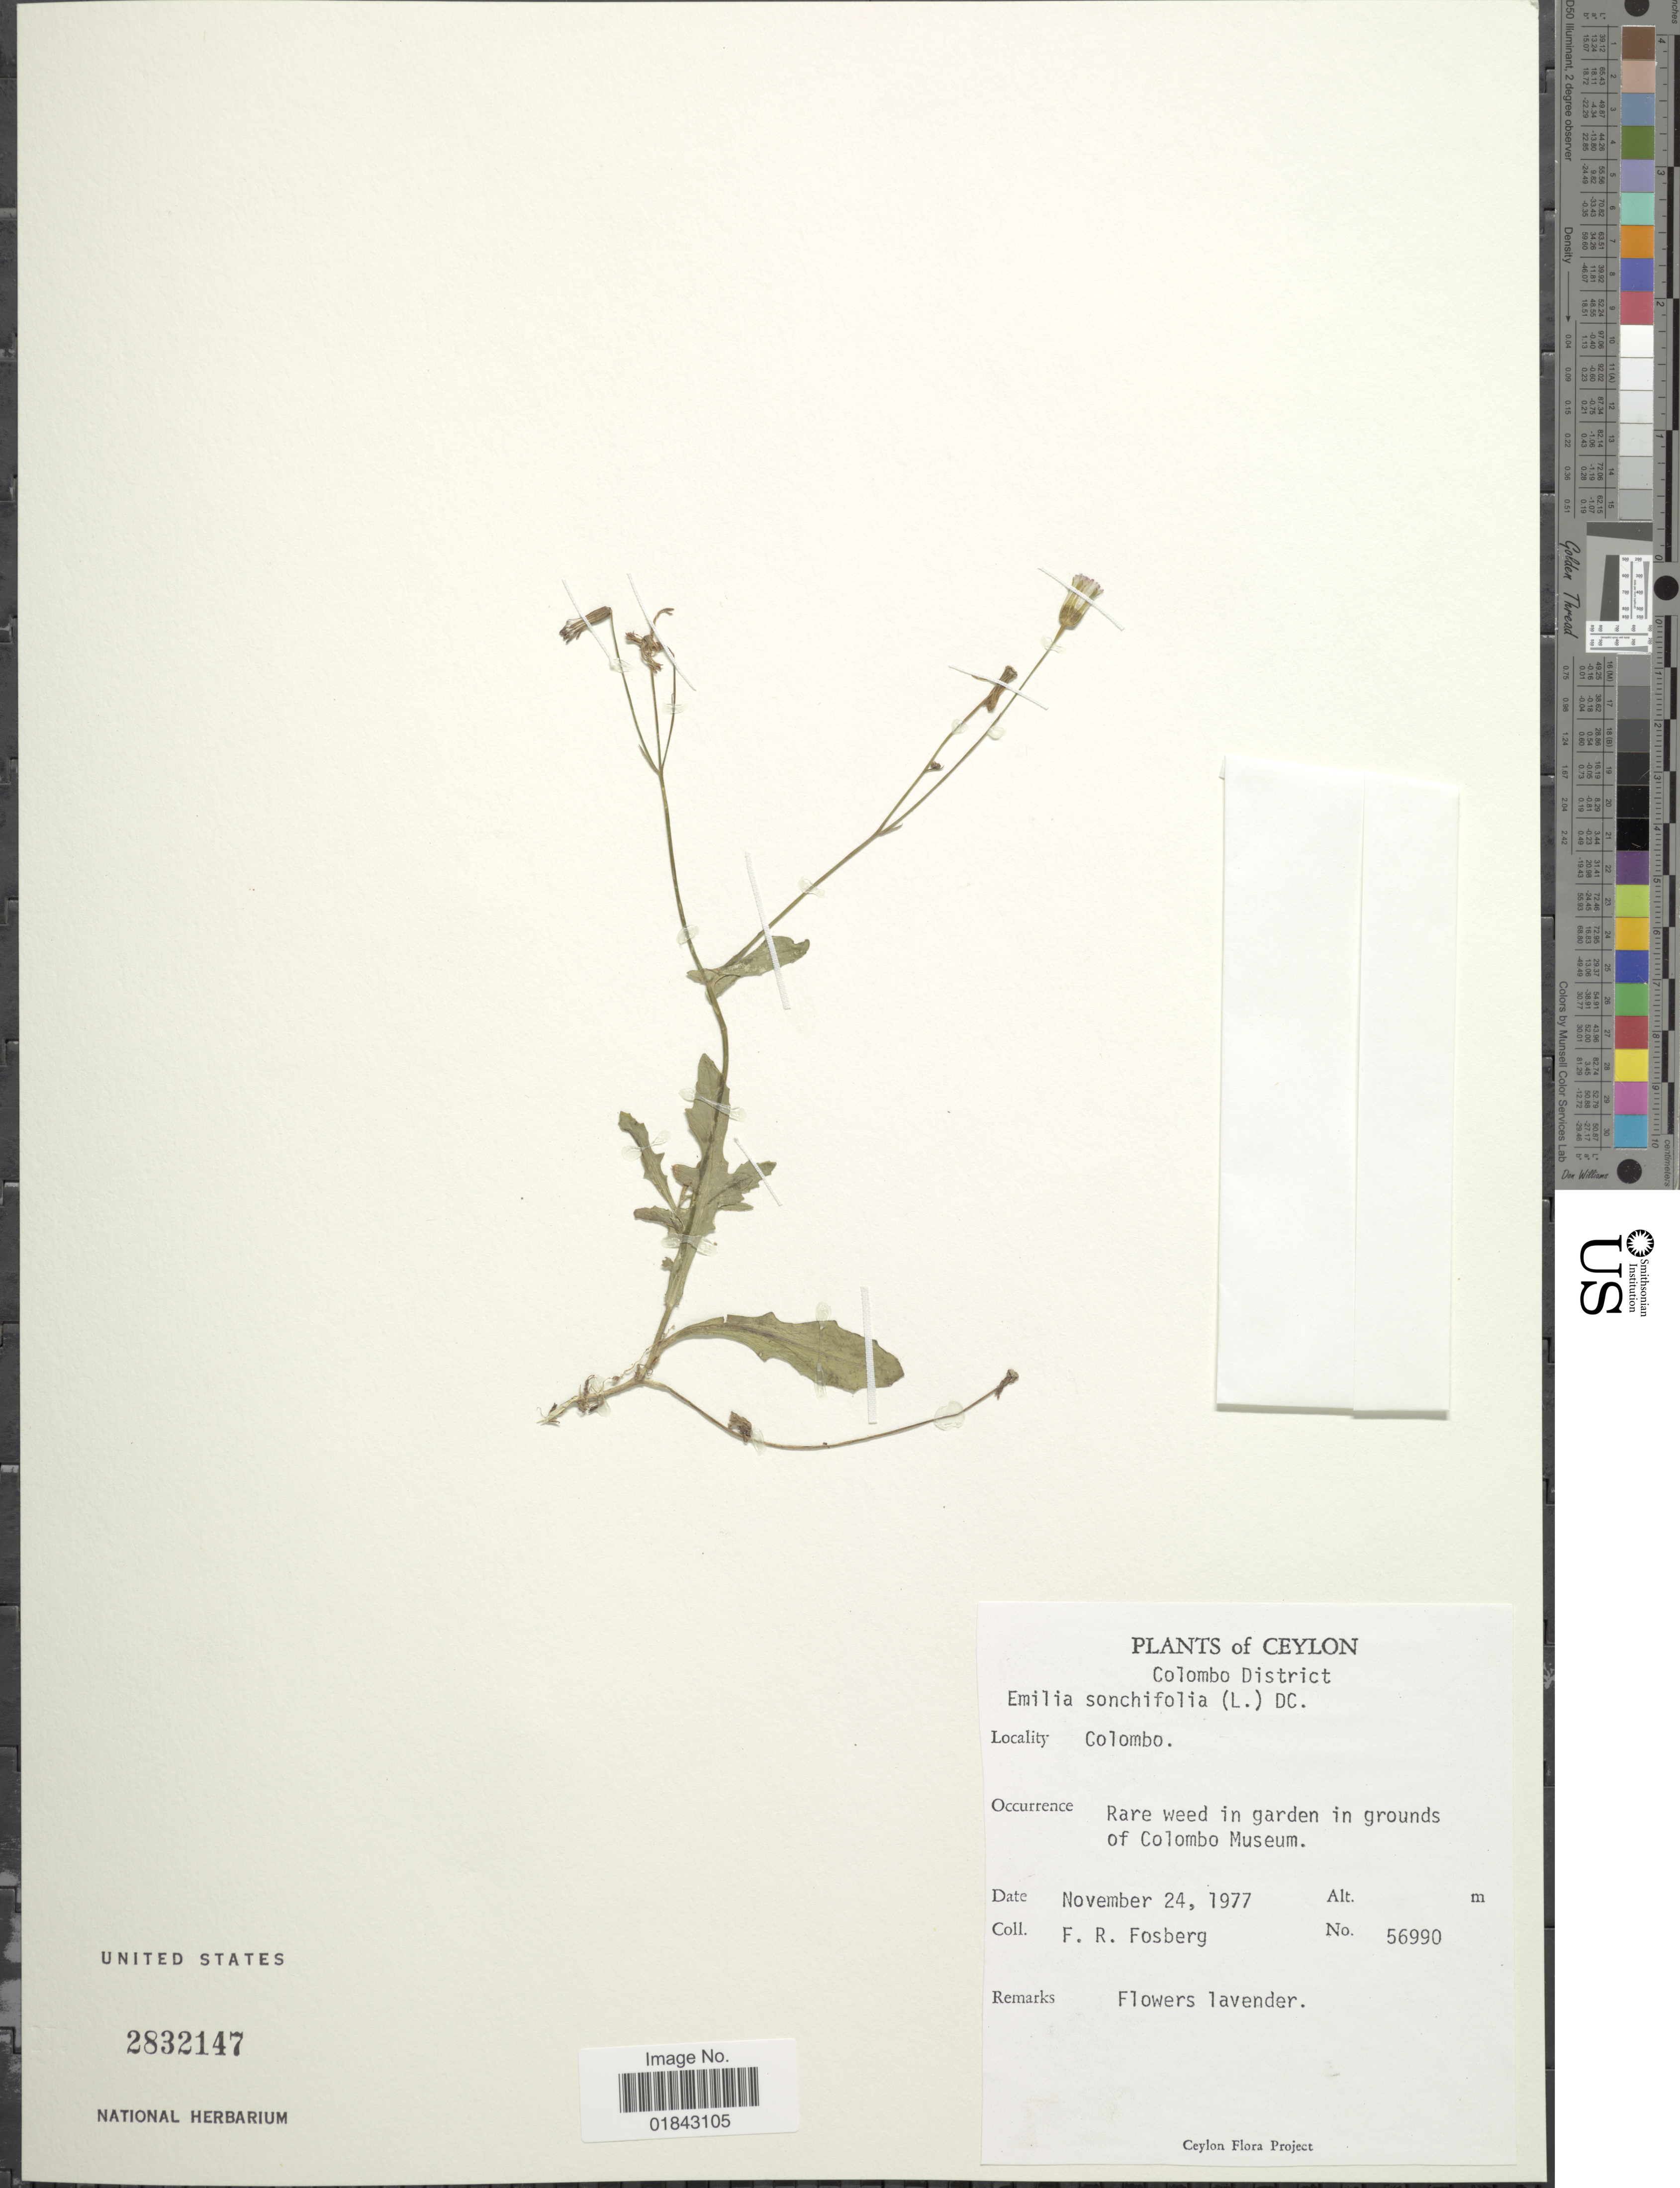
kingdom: Plantae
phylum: Tracheophyta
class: Magnoliopsida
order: Asterales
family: Asteraceae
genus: Emilia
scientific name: Emilia sonchifolia var. sonchifolia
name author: (L.) DC.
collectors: F. R. Fosberg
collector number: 56990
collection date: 1977-11-24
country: Sri Lanka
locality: Colombo Distrct, rare weed in garden in grounds of Colombo Museum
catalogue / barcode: US 2832147